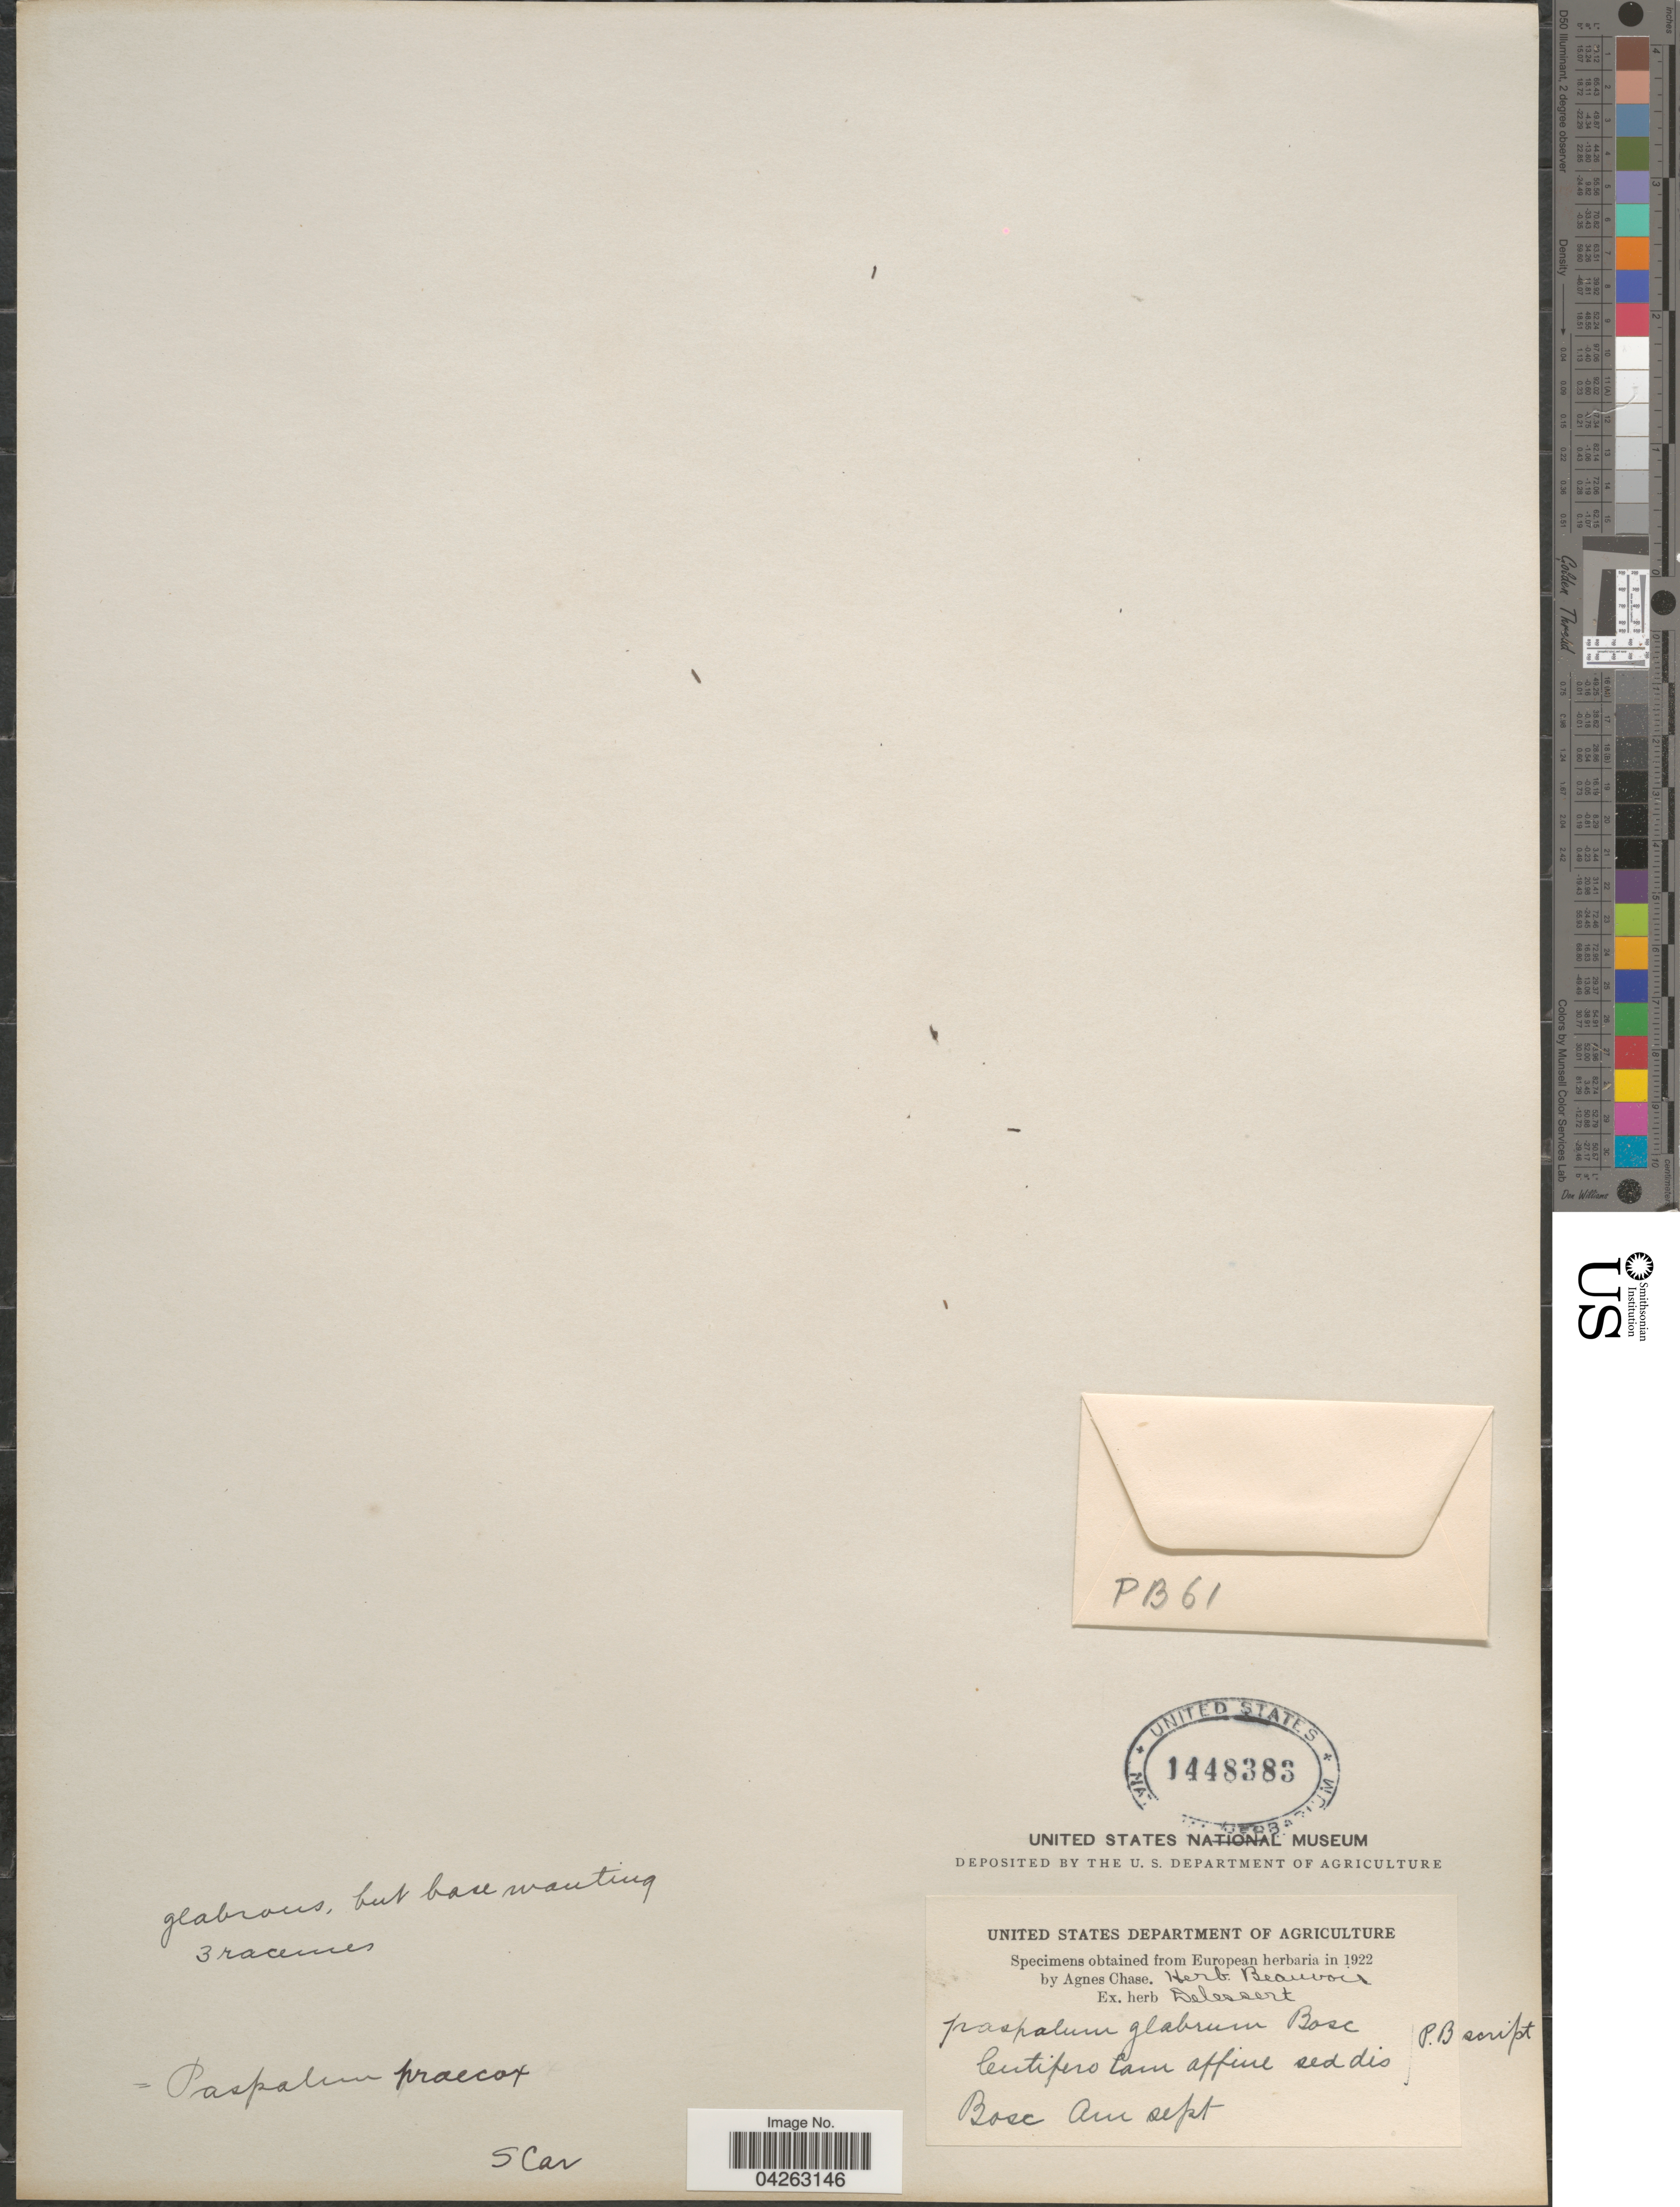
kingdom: Plantae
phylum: Tracheophyta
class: Liliopsida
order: Poales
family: Poaceae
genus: Paspalum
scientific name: Paspalum praecox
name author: Walter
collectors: ex herb. Delessert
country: United States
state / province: South Carolina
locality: Bosc Am. [unsure placement]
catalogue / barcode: US 1448383